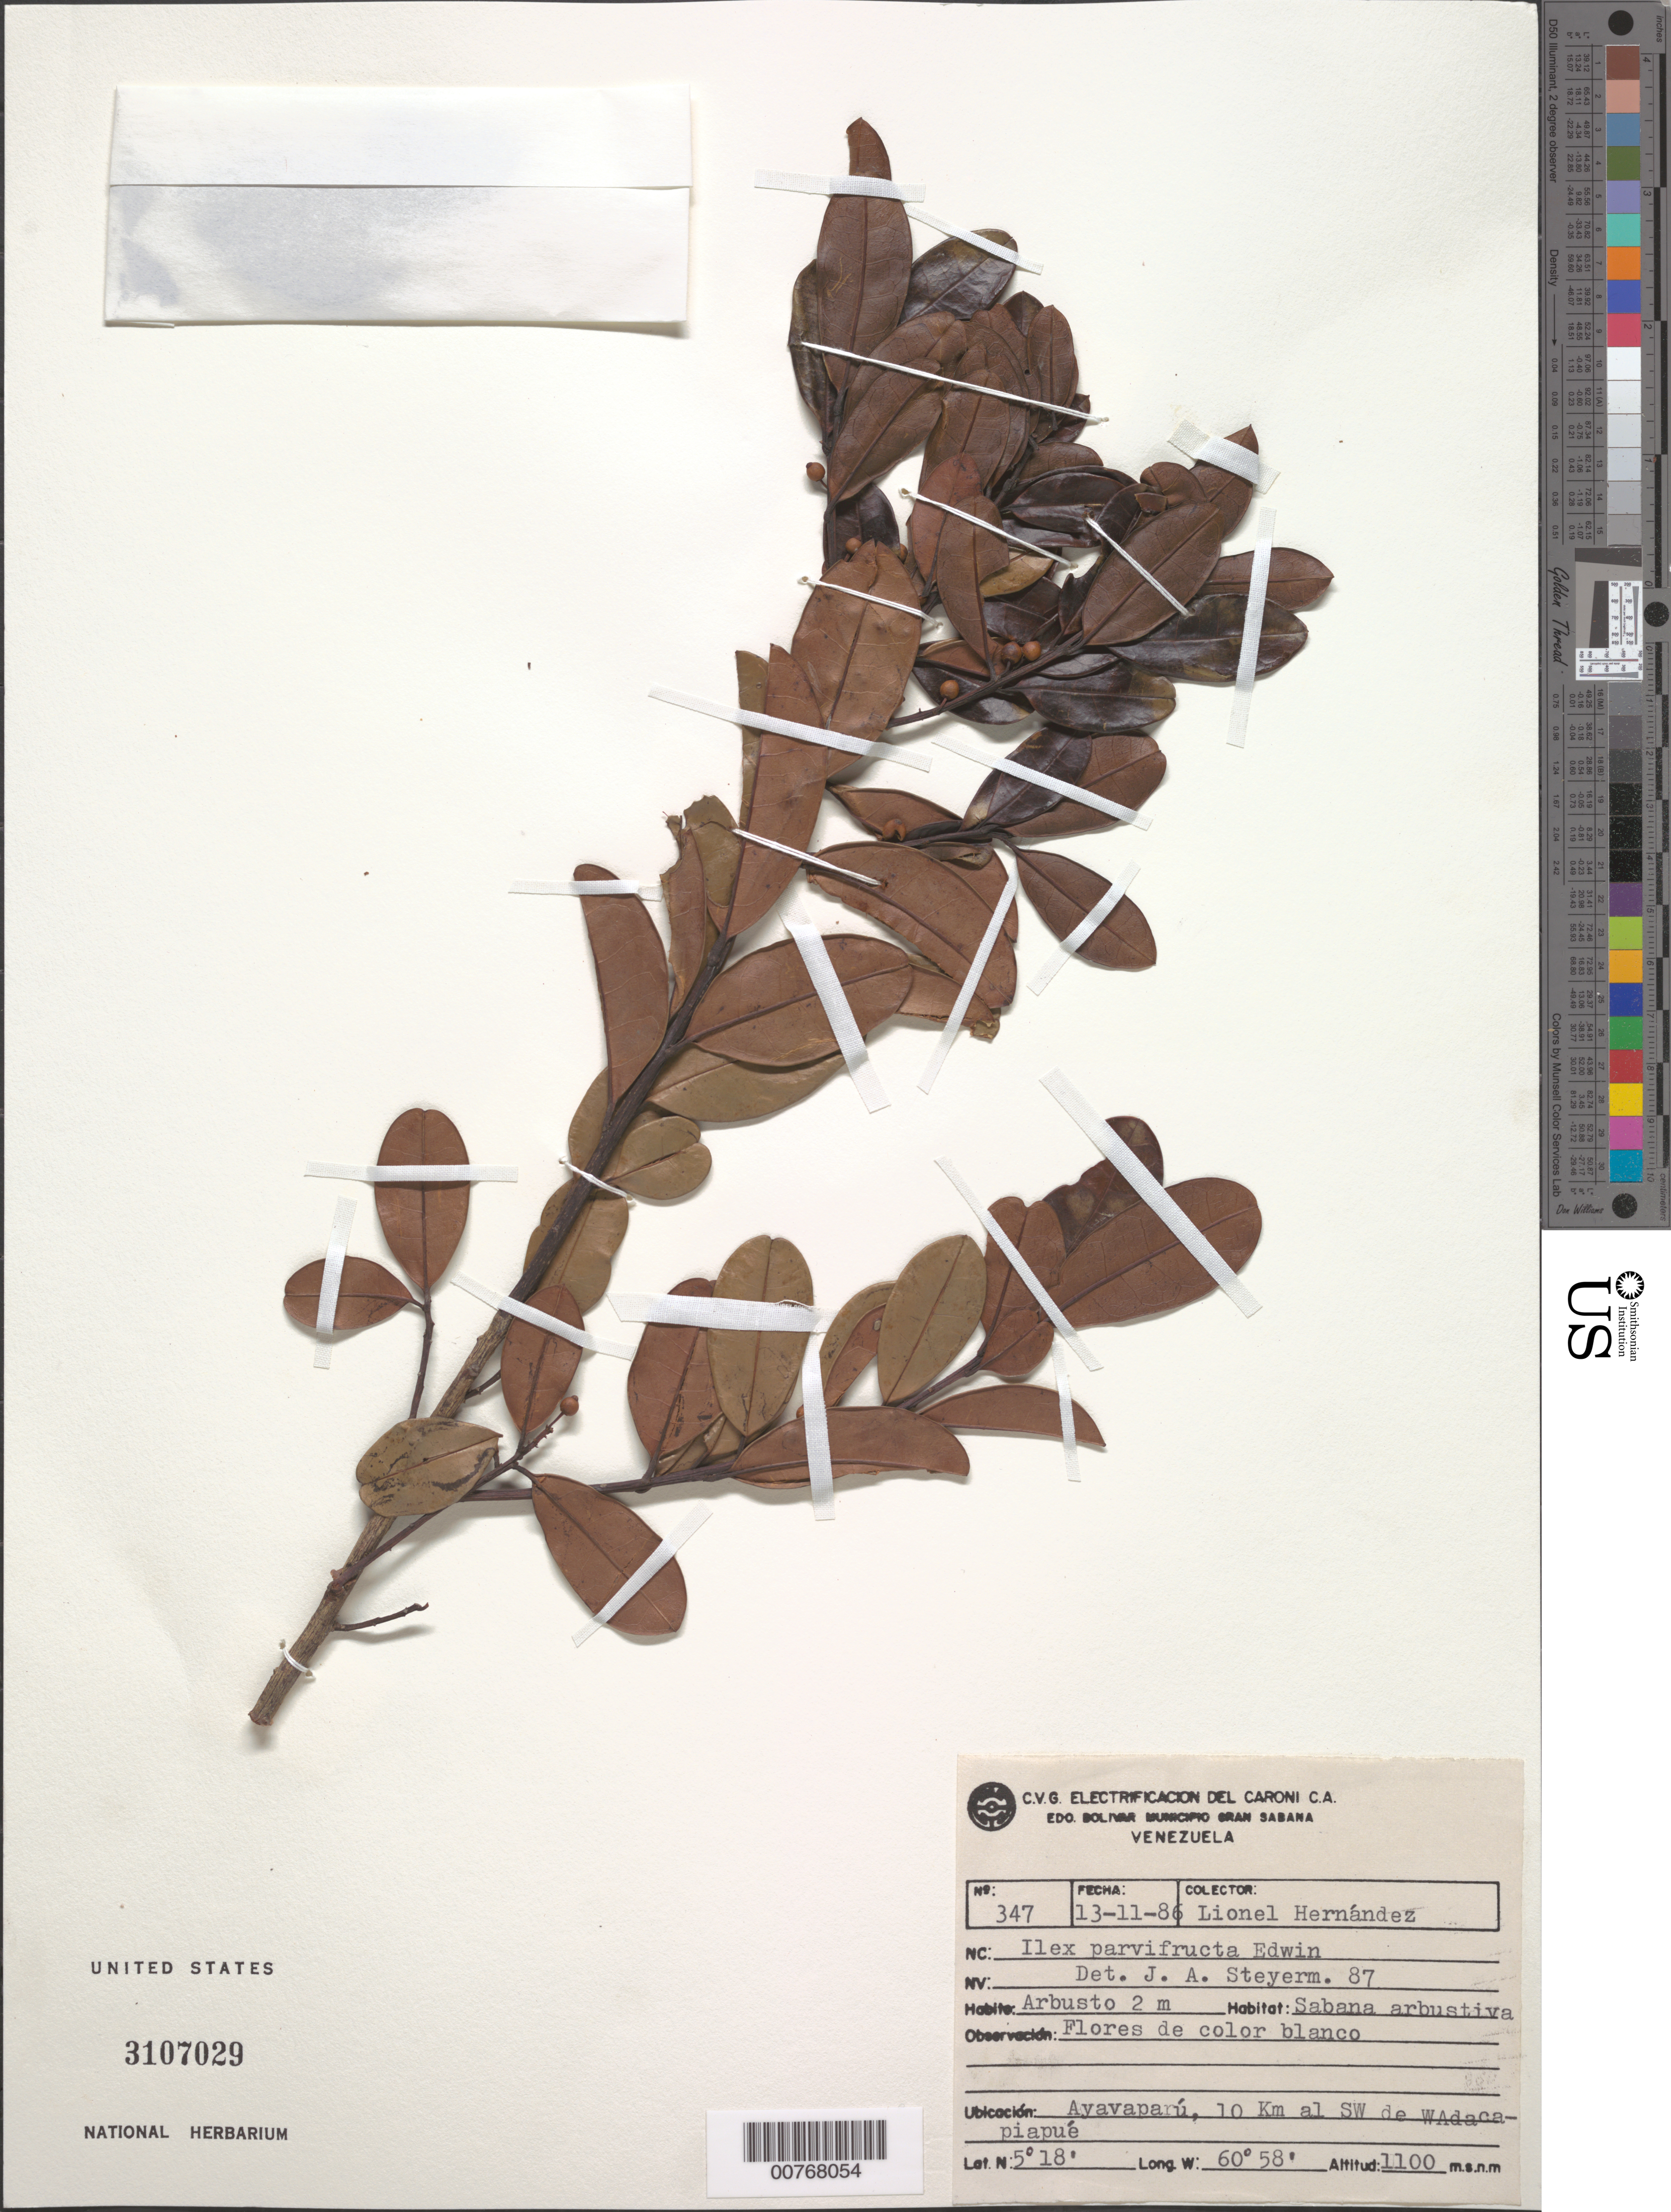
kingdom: Plantae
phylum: Tracheophyta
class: Magnoliopsida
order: Aquifoliales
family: Aquifoliaceae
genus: Ilex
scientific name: Ilex parvifructa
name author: Edwin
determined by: Steyermark, Julian A., (VEN)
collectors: L. Hernández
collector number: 347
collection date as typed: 13-Nov-86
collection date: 1986-11-13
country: Venezuela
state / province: Bolívar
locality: Mun. Gran Sabana, Ayavaparú, 10 km SW de Wadakapiapué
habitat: Sabana arbustiva (shrubland savanna)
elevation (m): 1100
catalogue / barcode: US 3107029